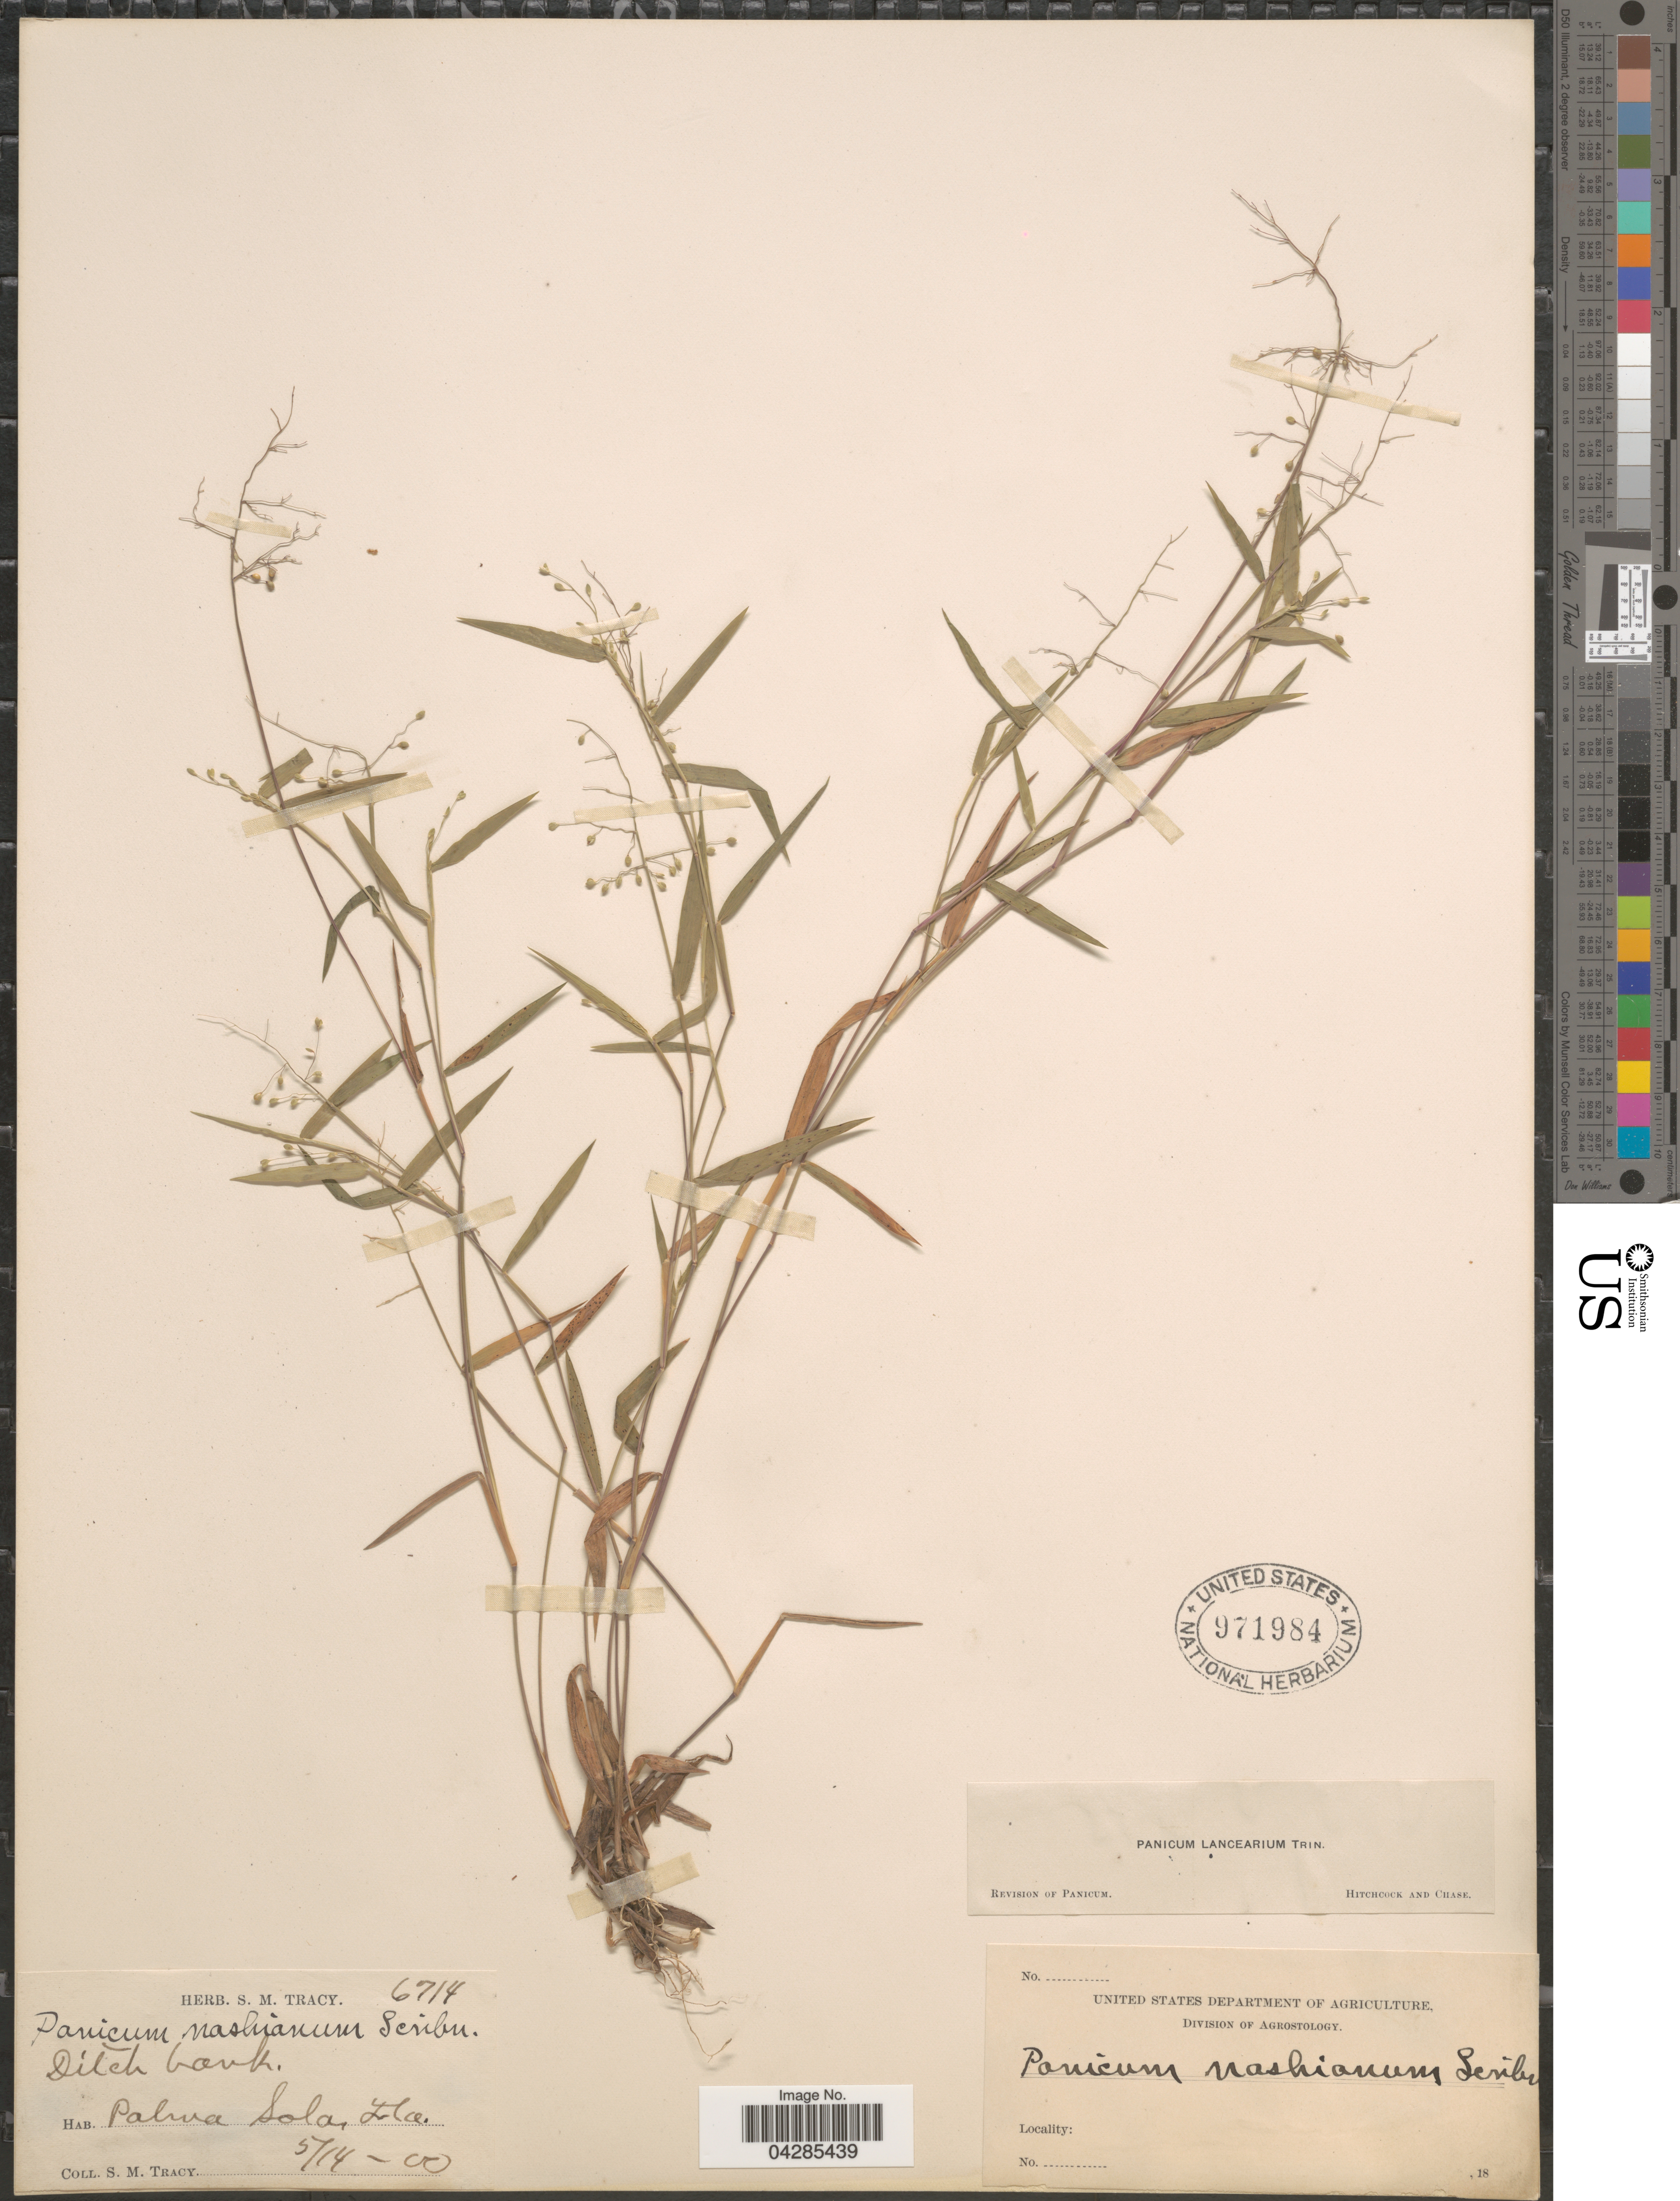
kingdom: Plantae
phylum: Tracheophyta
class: Liliopsida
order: Poales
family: Poaceae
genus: Dichanthelium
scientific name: Dichanthelium portoricense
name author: (Desv. ex Ham.) B.F. Hansen & Wunderlin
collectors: S. M. Tracy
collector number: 6714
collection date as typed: Transcribed d/m/y: 14/5/0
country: United States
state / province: Florida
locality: Palma Sola.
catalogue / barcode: US 971984